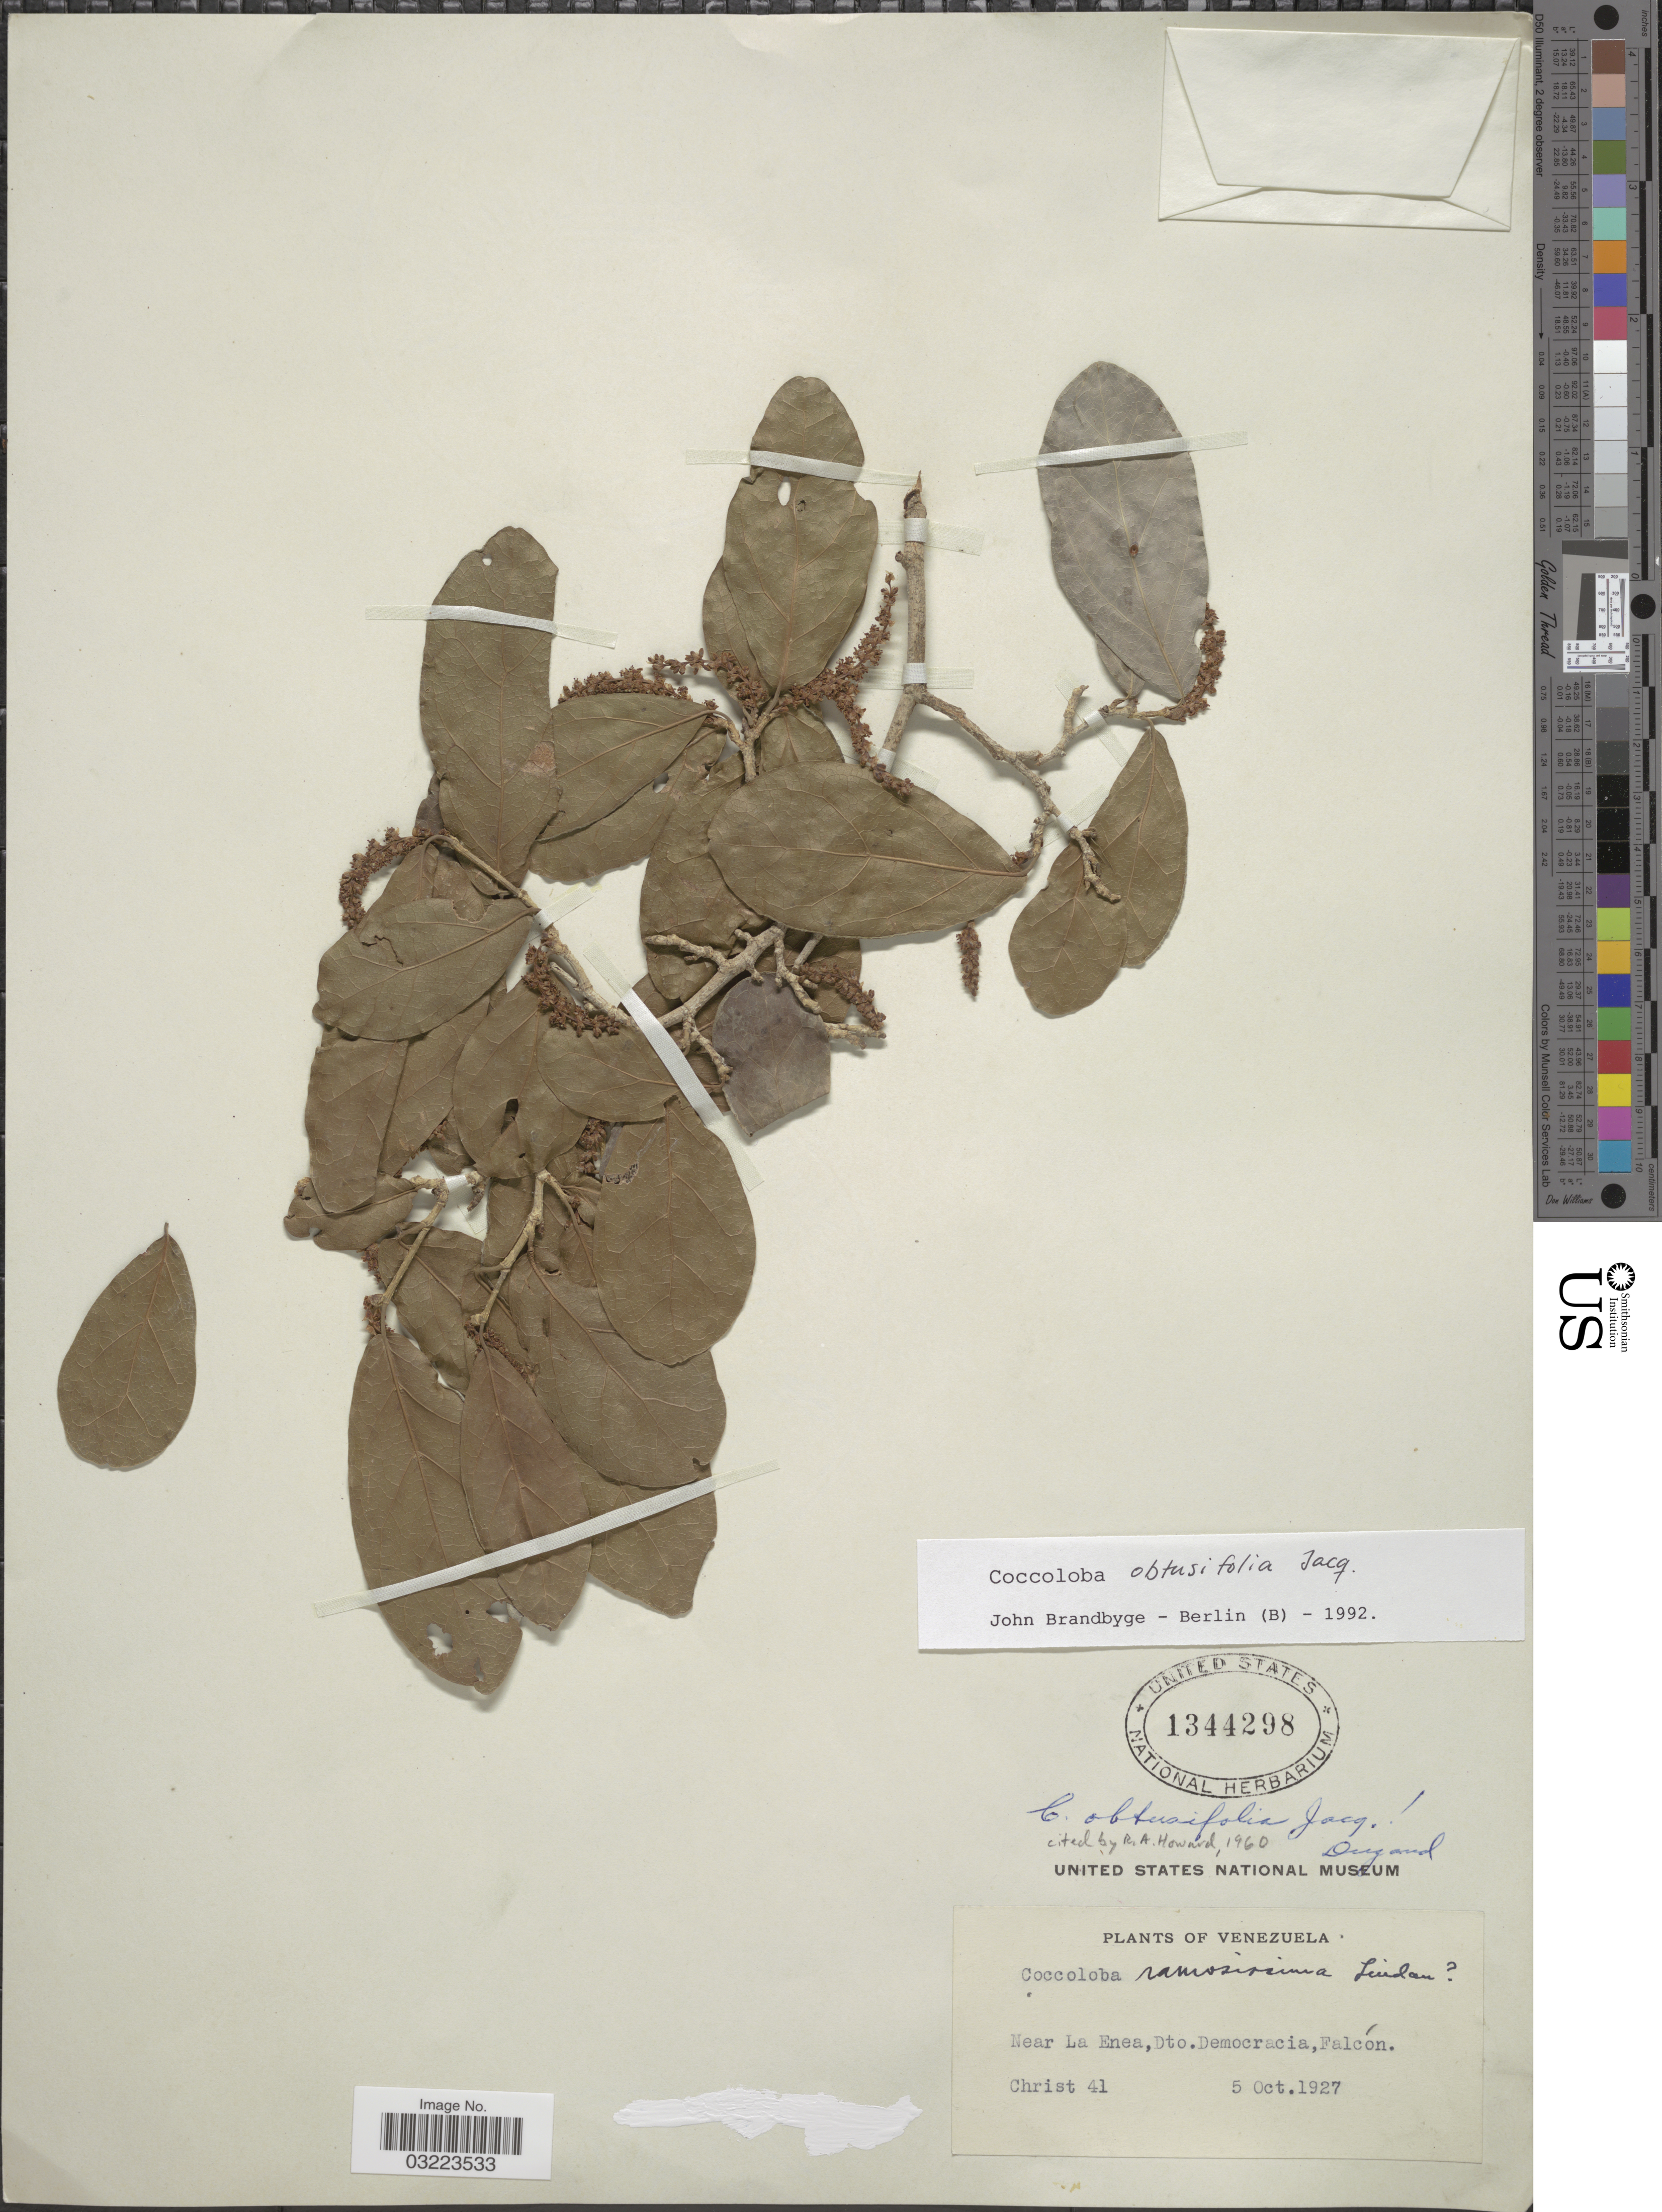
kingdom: Plantae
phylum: Tracheophyta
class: Magnoliopsida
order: Caryophyllales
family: Polygonaceae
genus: Coccoloba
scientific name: Coccoloba obtusifolia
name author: Jacq.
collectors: Christ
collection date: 1927-10-05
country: Venezuela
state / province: Falcon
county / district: Democracia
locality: Near La Enea.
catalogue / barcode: US 1344298